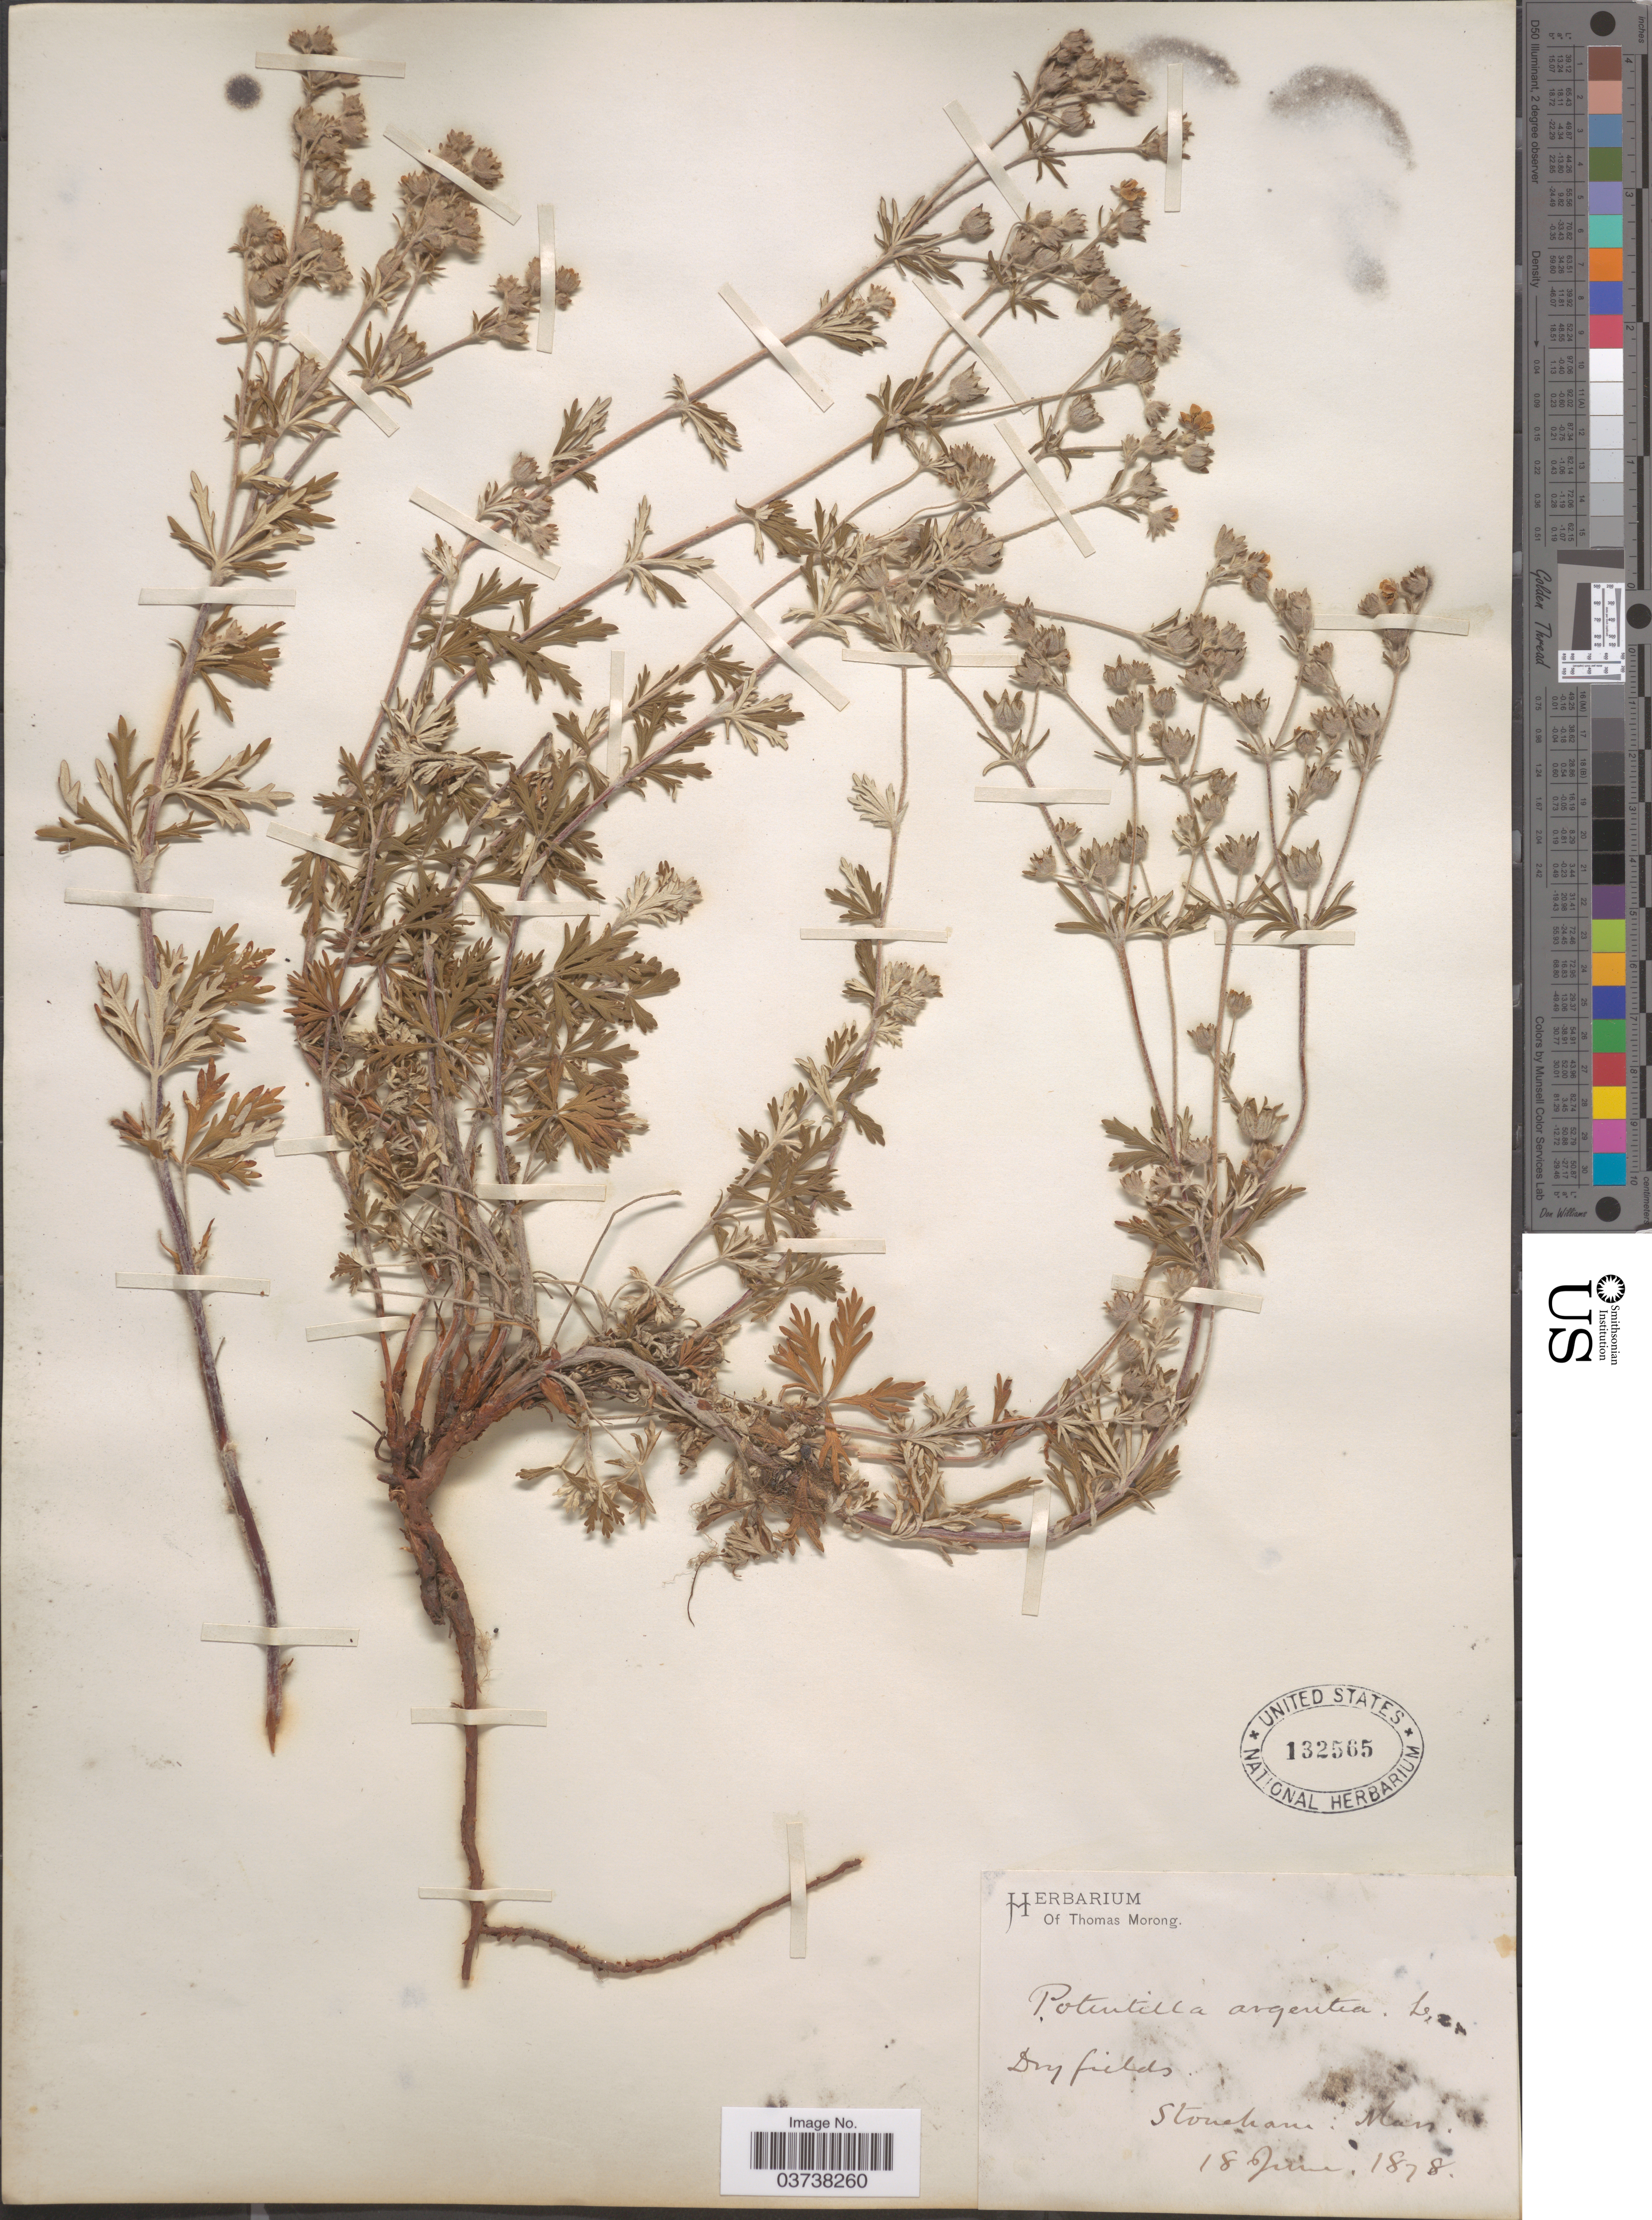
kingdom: Plantae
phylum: Tracheophyta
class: Magnoliopsida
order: Rosales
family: Rosaceae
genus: Potentilla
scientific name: Potentilla argentea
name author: L.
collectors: ex Herb. T. Morong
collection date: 1878-06-18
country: United States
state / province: Massachusetts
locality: Stoneham.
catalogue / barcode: US 132565